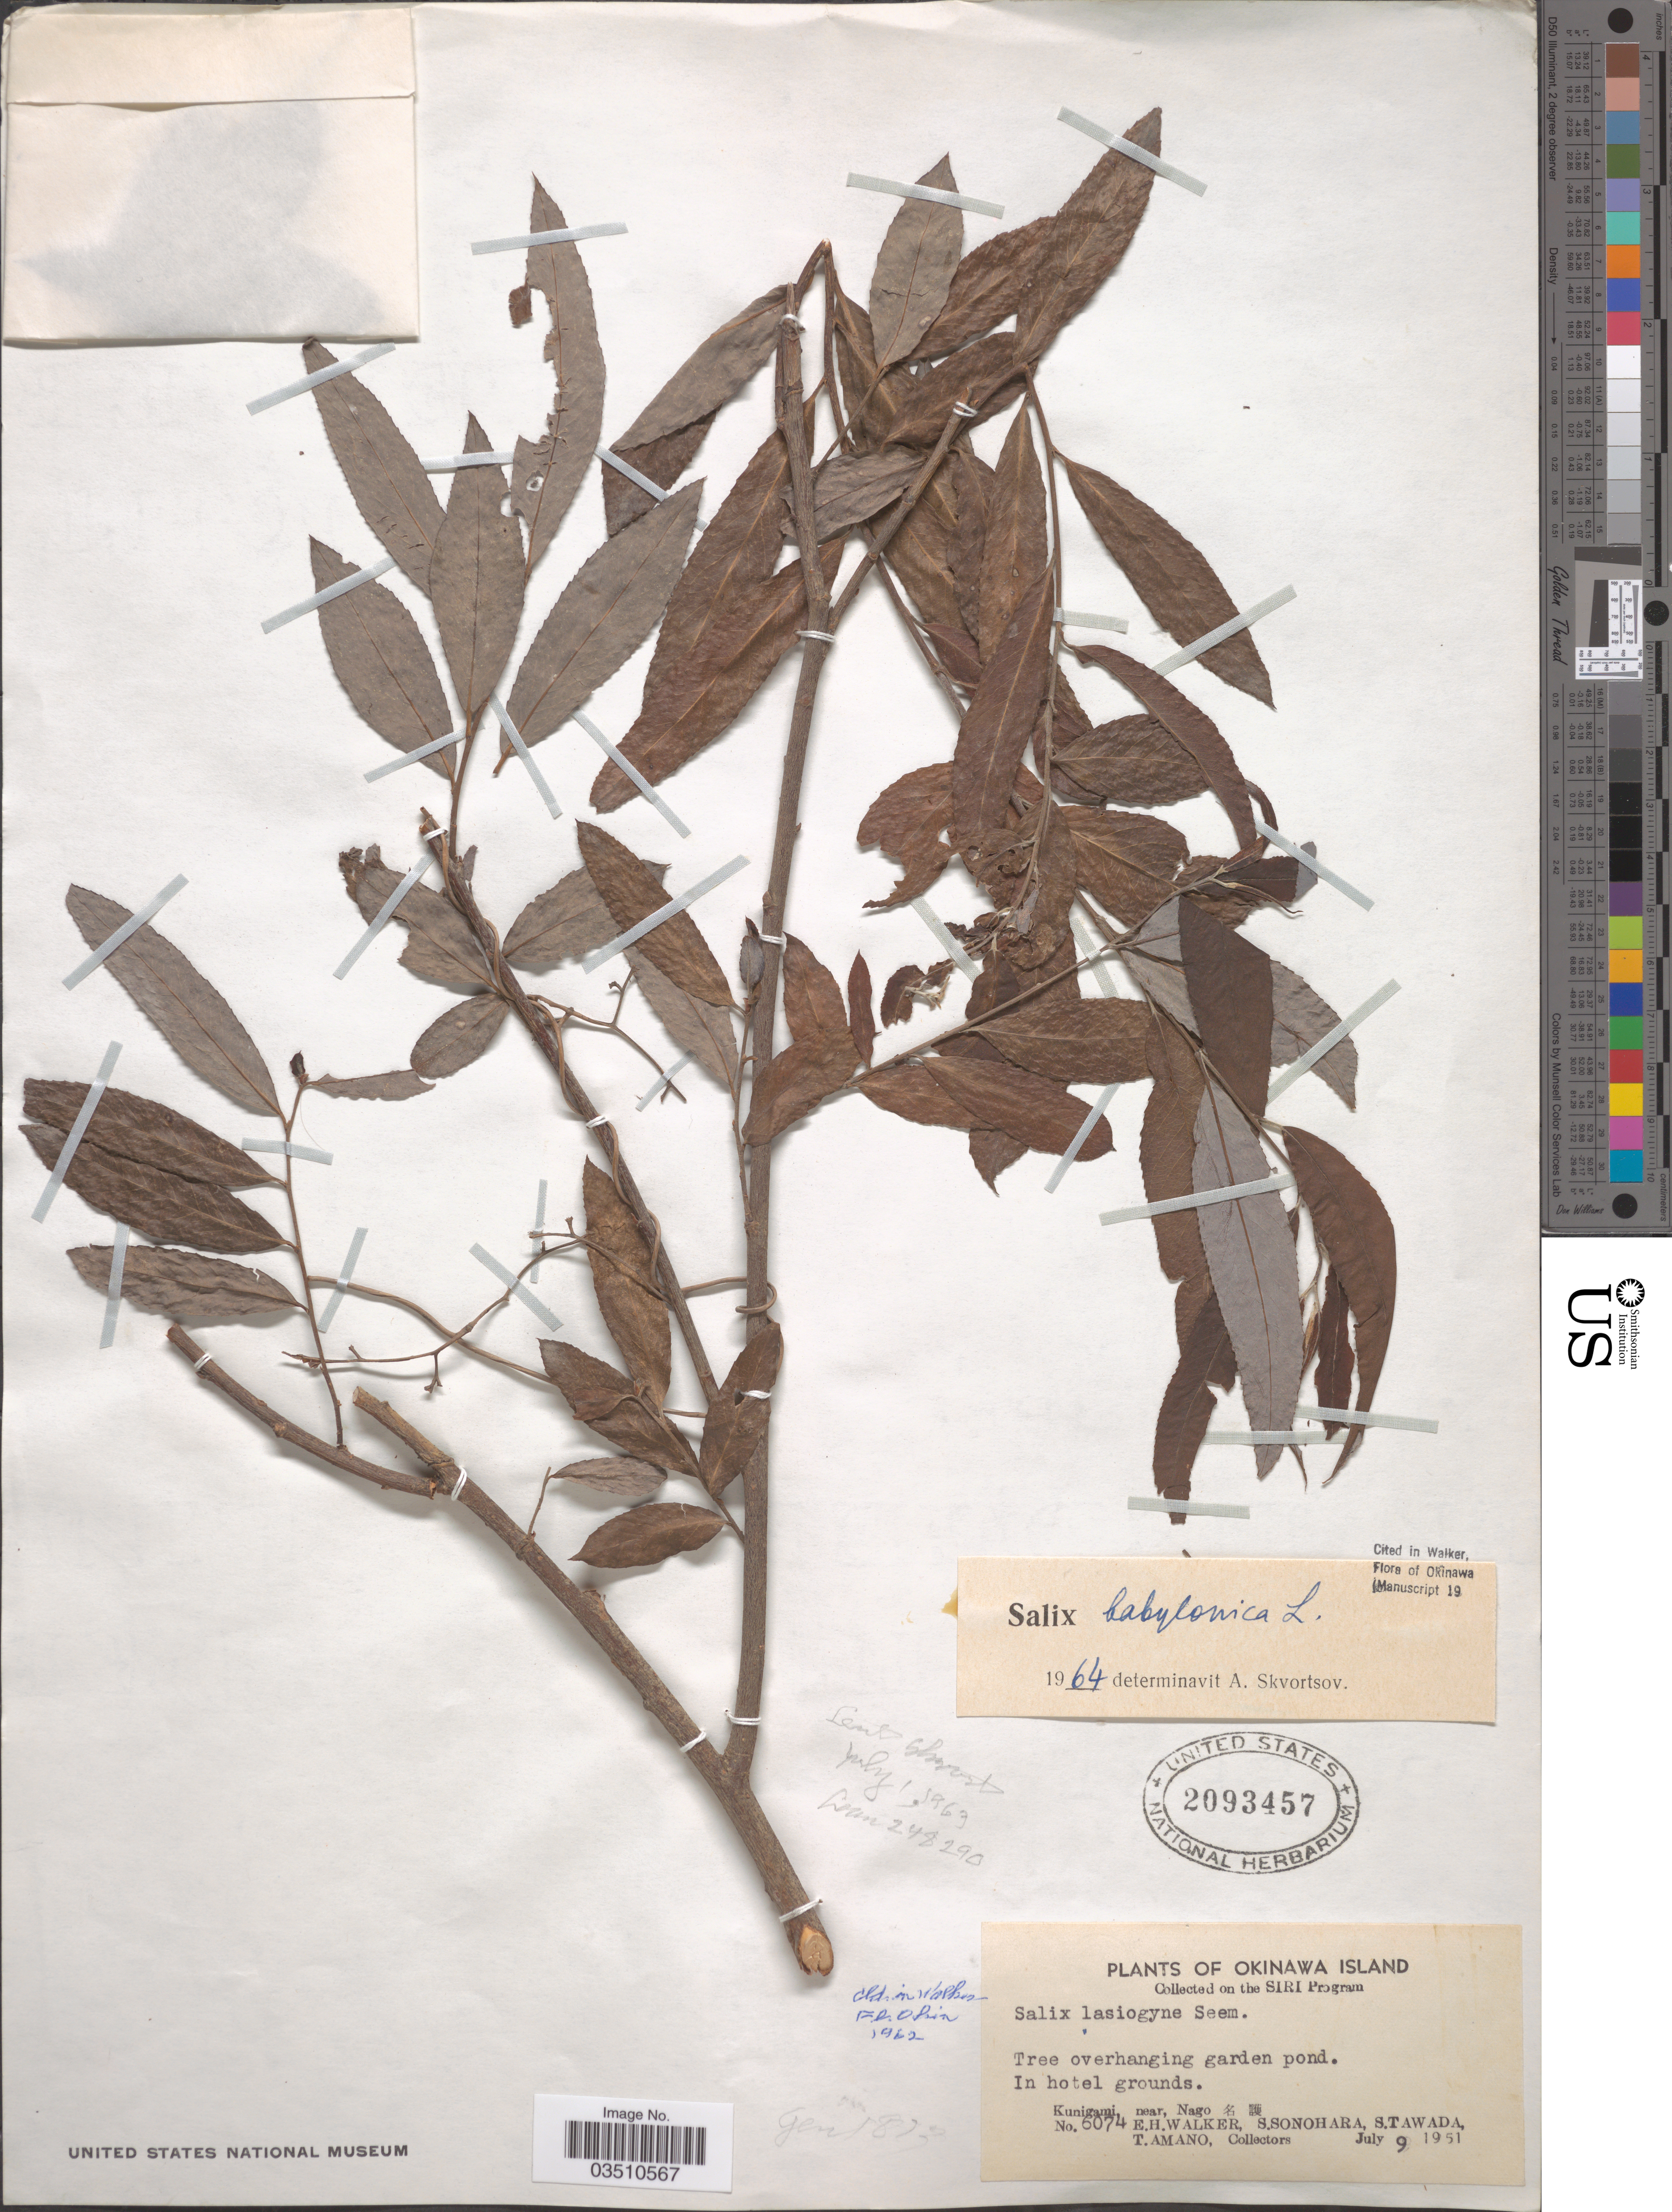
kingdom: Plantae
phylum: Tracheophyta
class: Magnoliopsida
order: Malpighiales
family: Salicaceae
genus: Salix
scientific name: Salix babylonica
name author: L.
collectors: E. H. Walker, S. Sonohara, S. Tawada & T. Amano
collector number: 6074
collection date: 1951-07-09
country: Japan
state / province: Okinawa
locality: Okinawa Island. Kunigami, near, Nago X.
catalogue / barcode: US 2093457